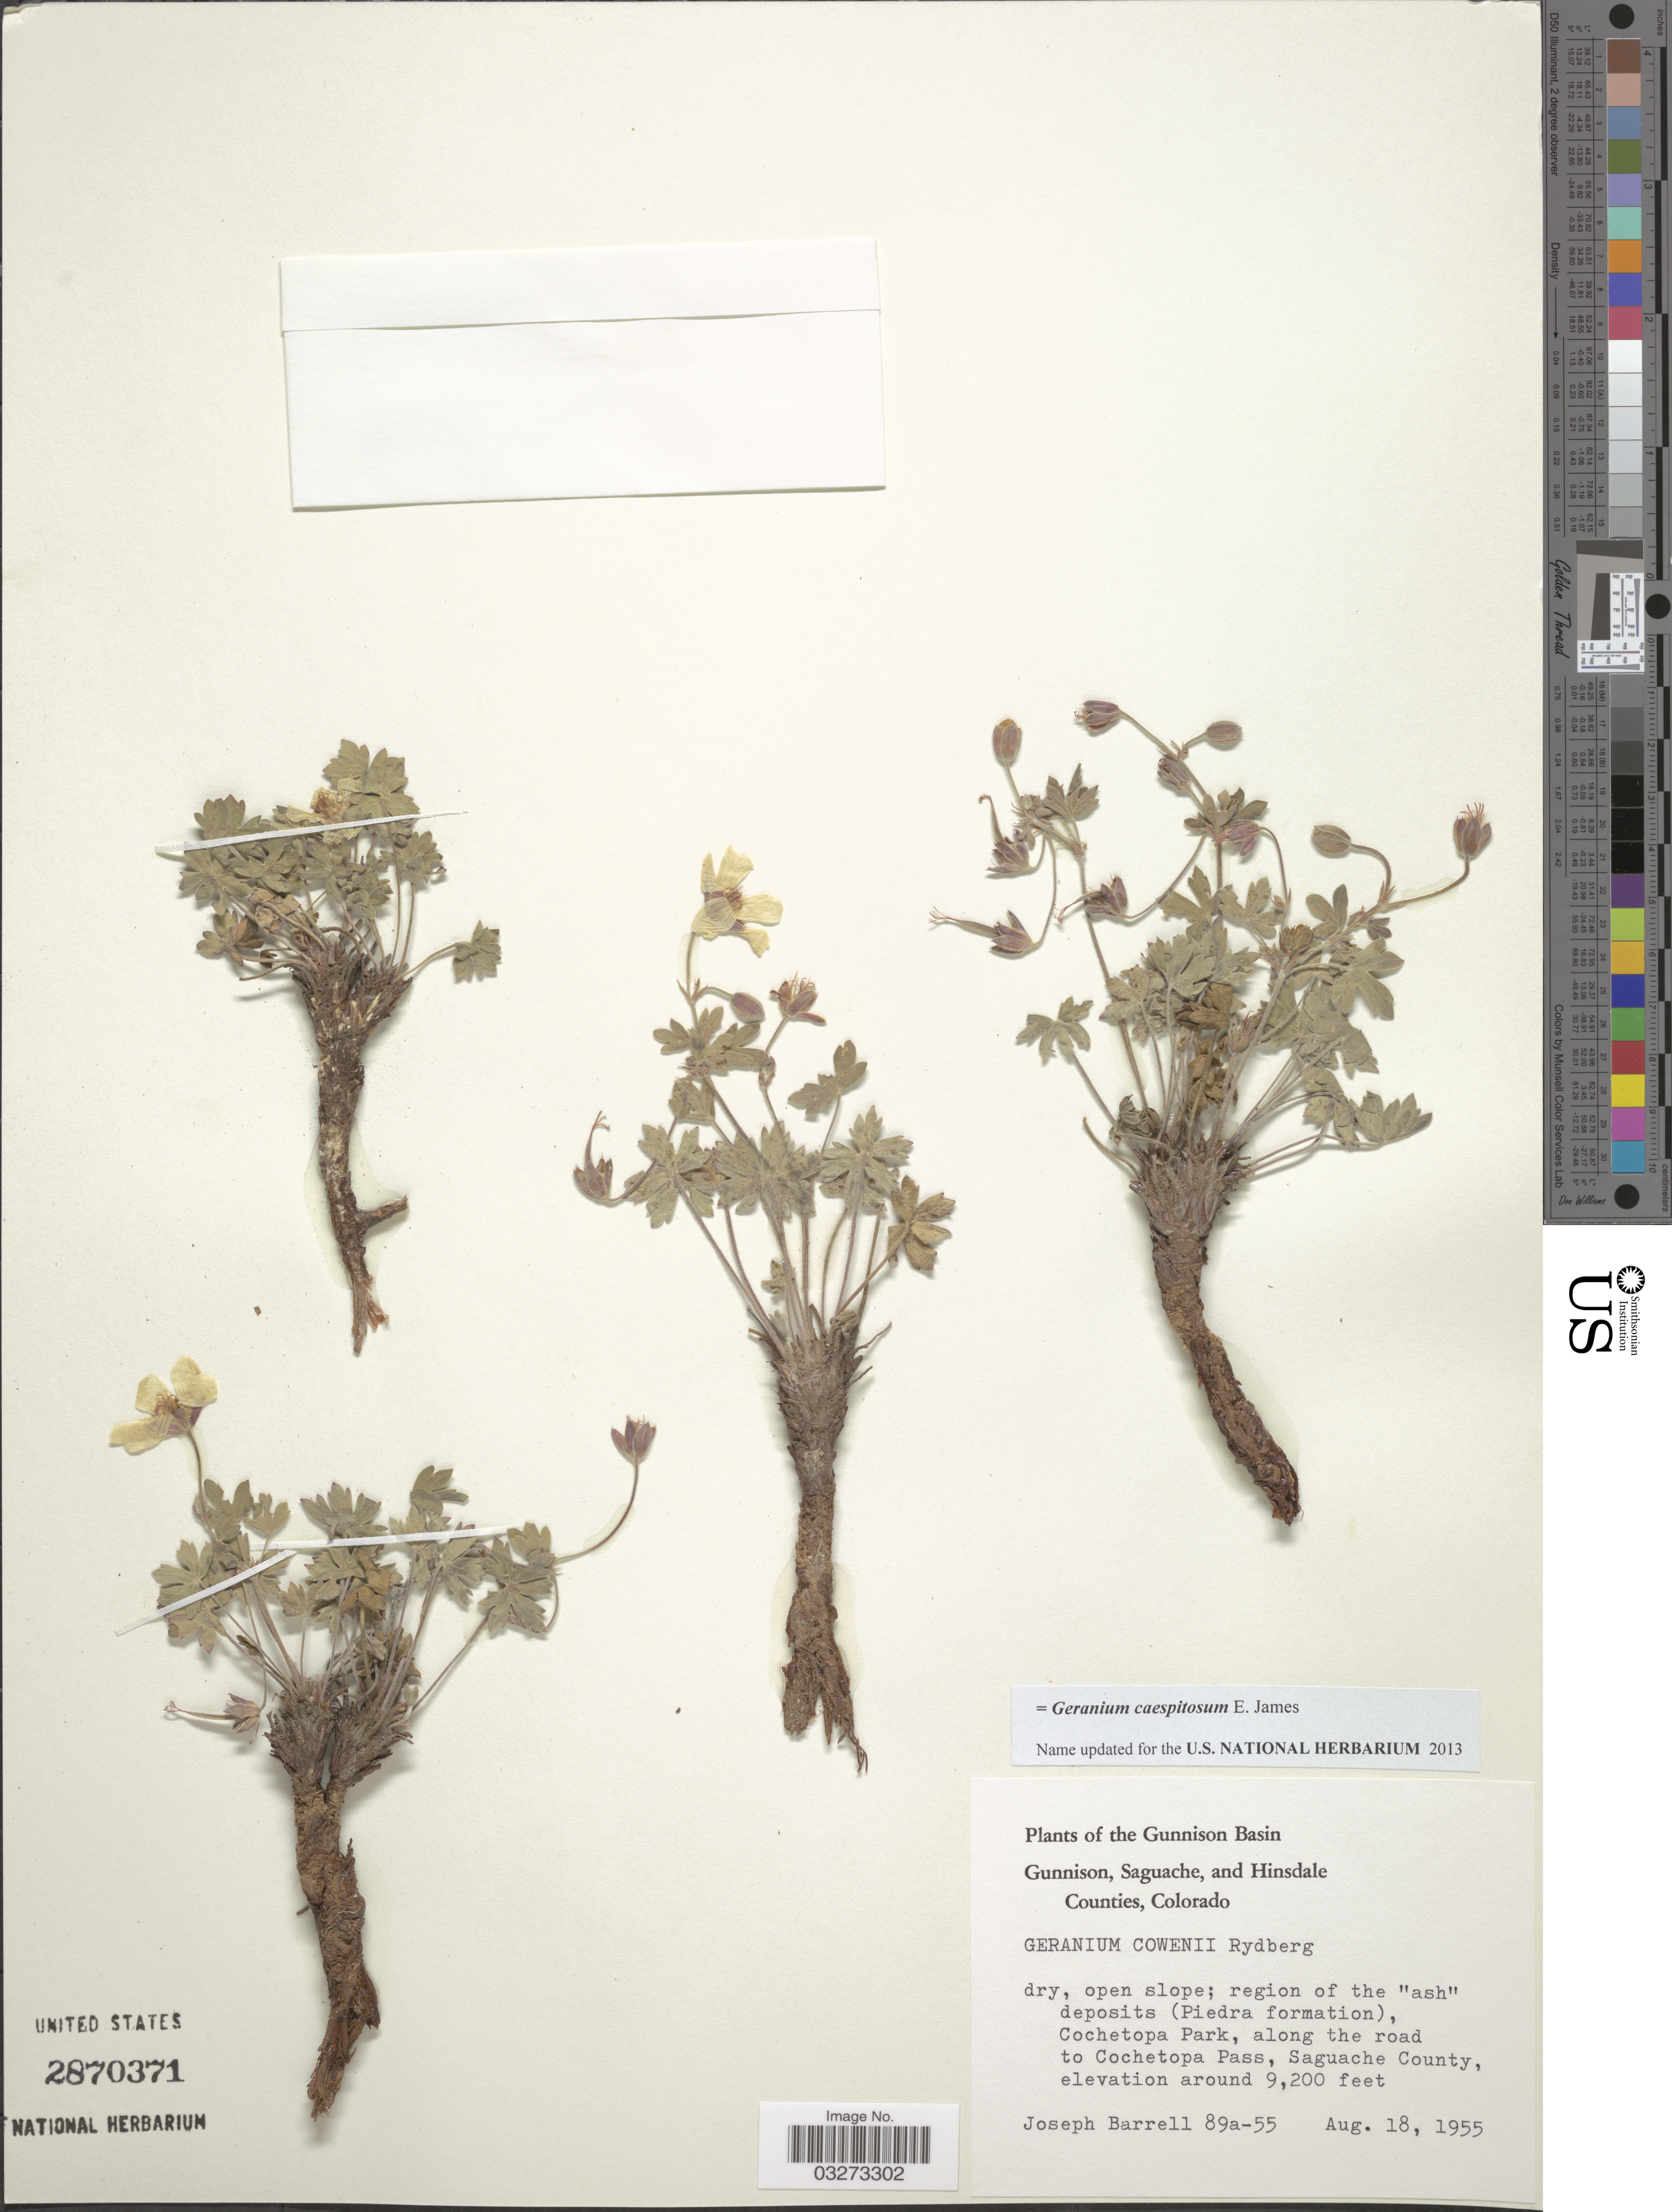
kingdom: Plantae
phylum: Tracheophyta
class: Magnoliopsida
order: Geraniales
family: Geraniaceae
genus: Geranium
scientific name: Geranium caespitosum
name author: E. James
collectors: J. Barrell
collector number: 89a-55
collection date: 1955-08-18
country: United States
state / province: Colorado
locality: The Gunnison Basin. Region of the "ash" deposits (Piedra formation), Cochetopa Park, along the road to Cochetopa Pass, Saguache County.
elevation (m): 2804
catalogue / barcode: US 2870371